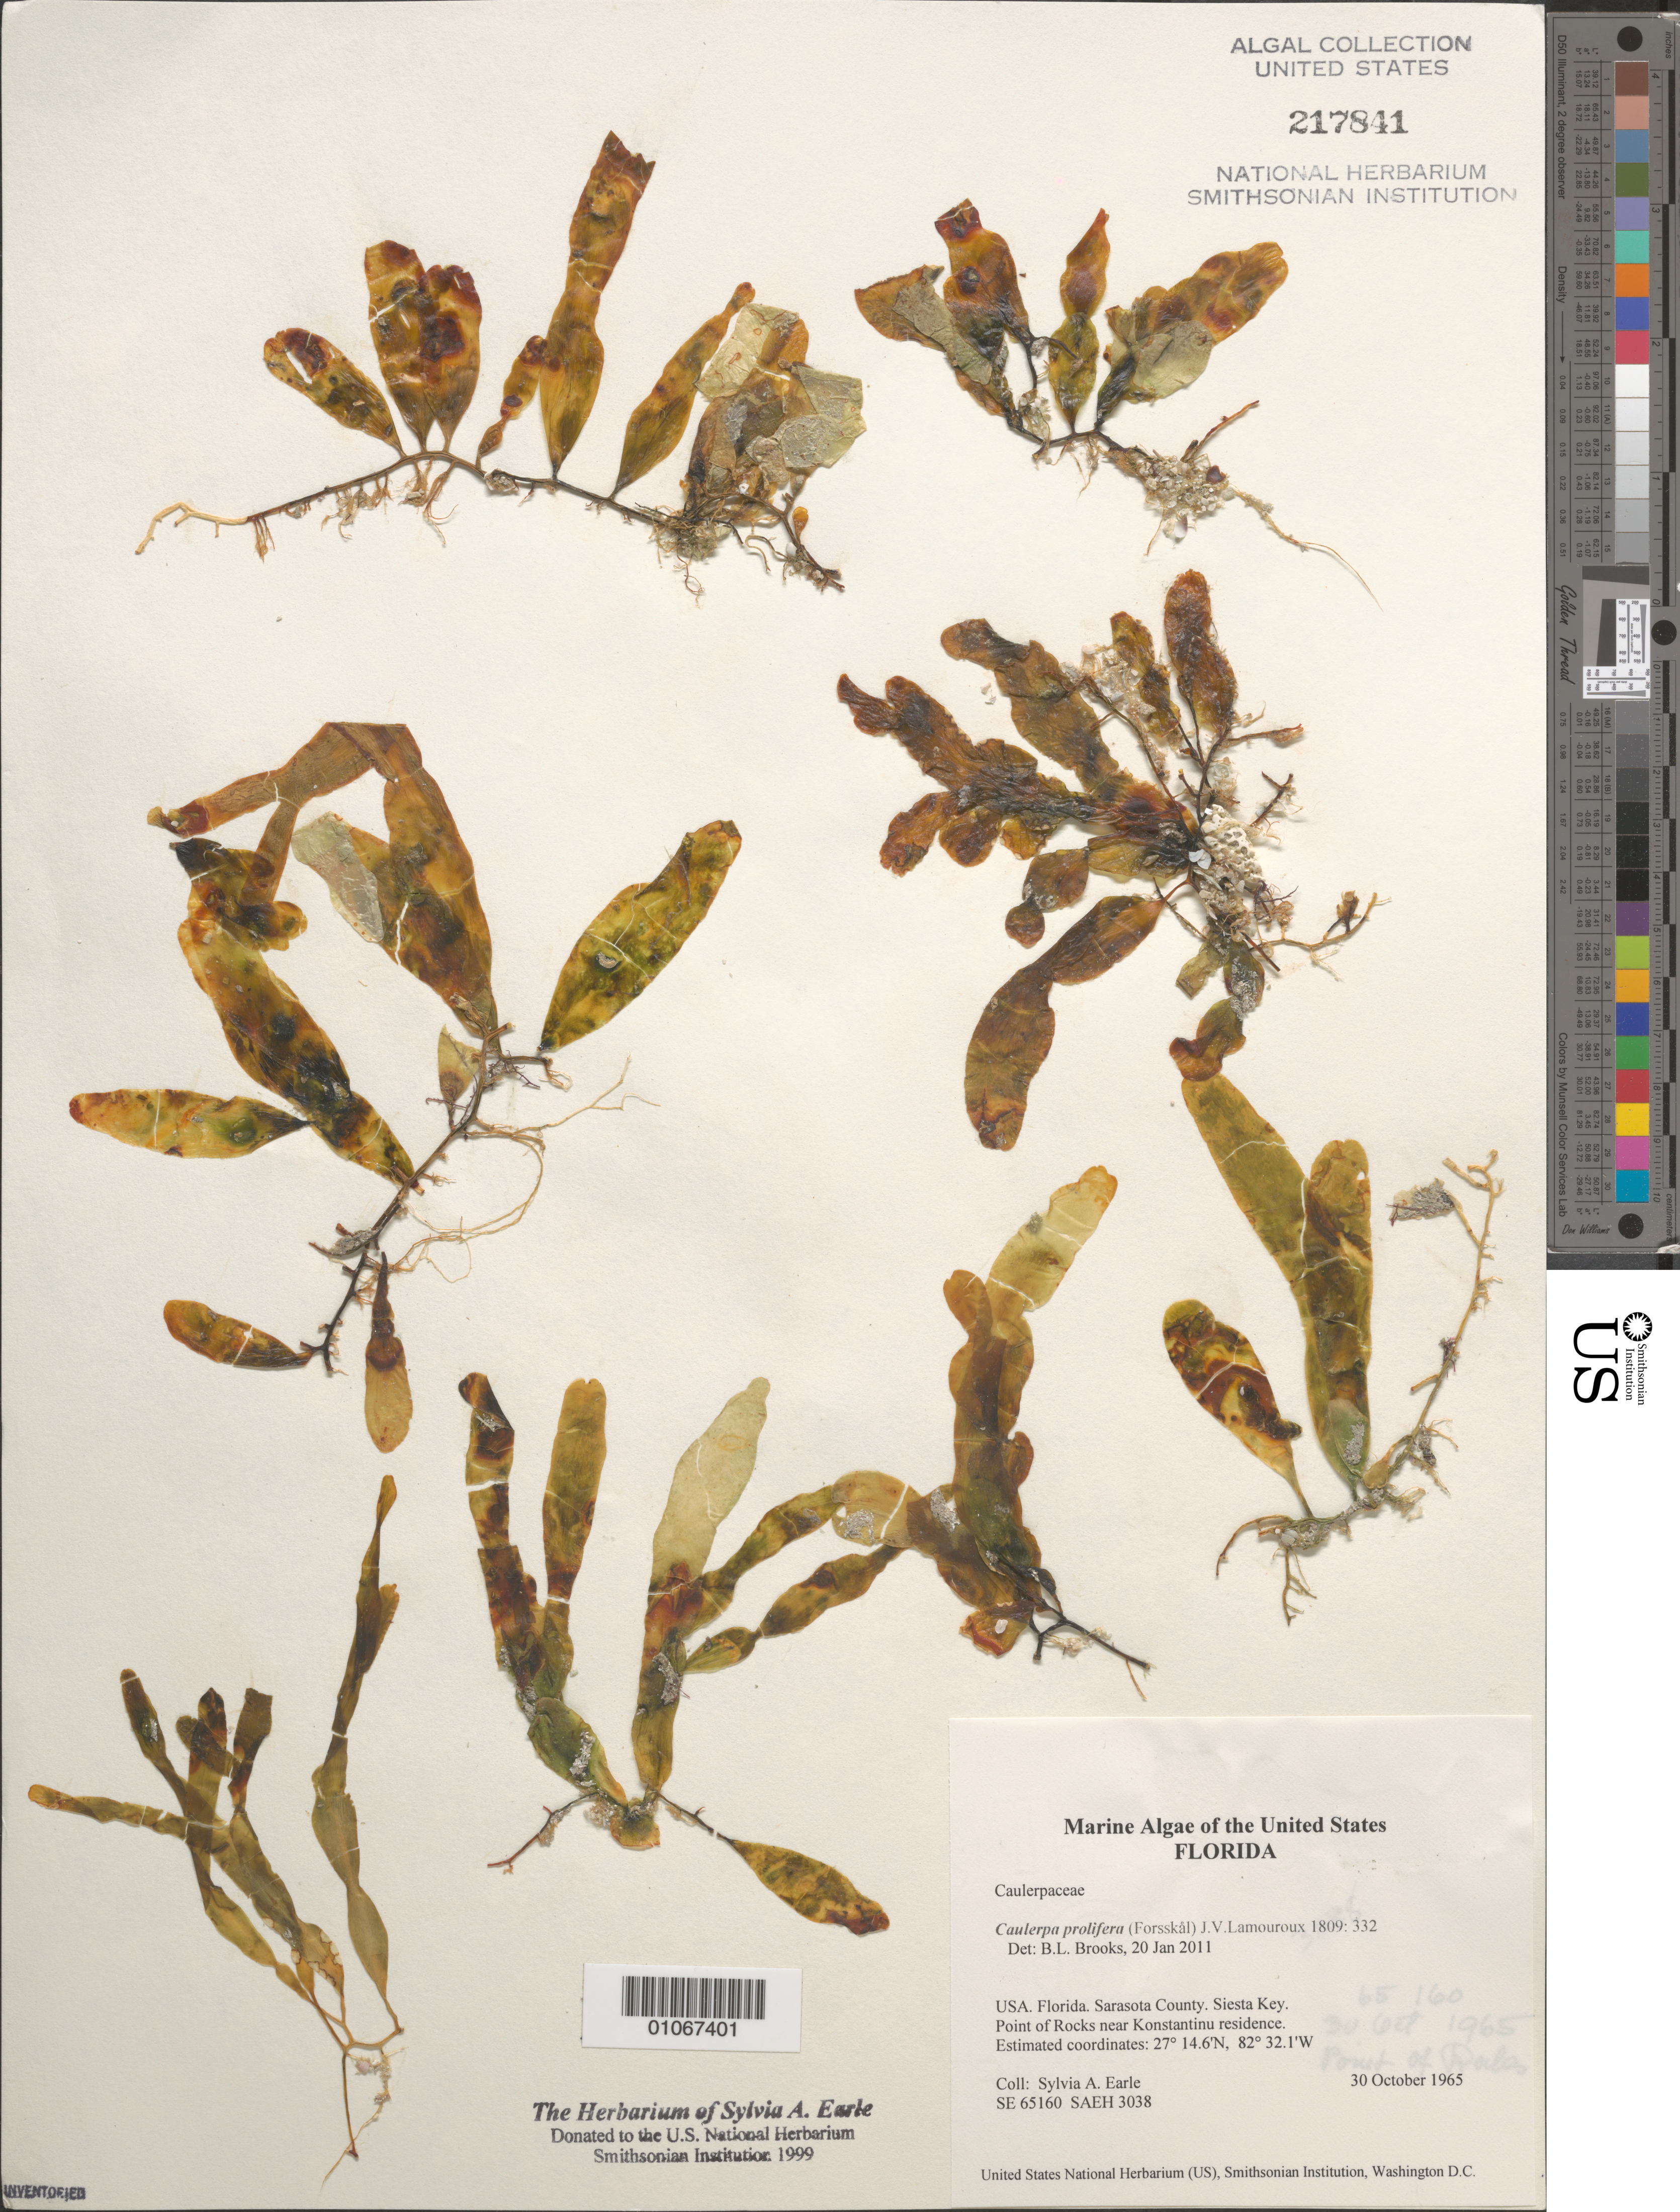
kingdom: Plantae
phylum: Chlorophyta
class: Ulvophyceae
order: Bryopsidales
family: Caulerpaceae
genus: Caulerpa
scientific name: Caulerpa prolifera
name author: (Forssk.) J.V.Lamouroux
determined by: Brooks, B. L., (BOT), Smithsonian Institution - National Museum of Natural History (UNITED STATES)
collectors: S. A. Earle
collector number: SE 65160 & SAEH 3038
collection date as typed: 30 Oct 1965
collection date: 1965-10-30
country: United States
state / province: Florida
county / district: Sarasota County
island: Siesta Key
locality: Point of Rocks near Konstantinu residence, Sarasota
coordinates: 27 14.6'N, 82 32.1'W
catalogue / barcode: US 217841